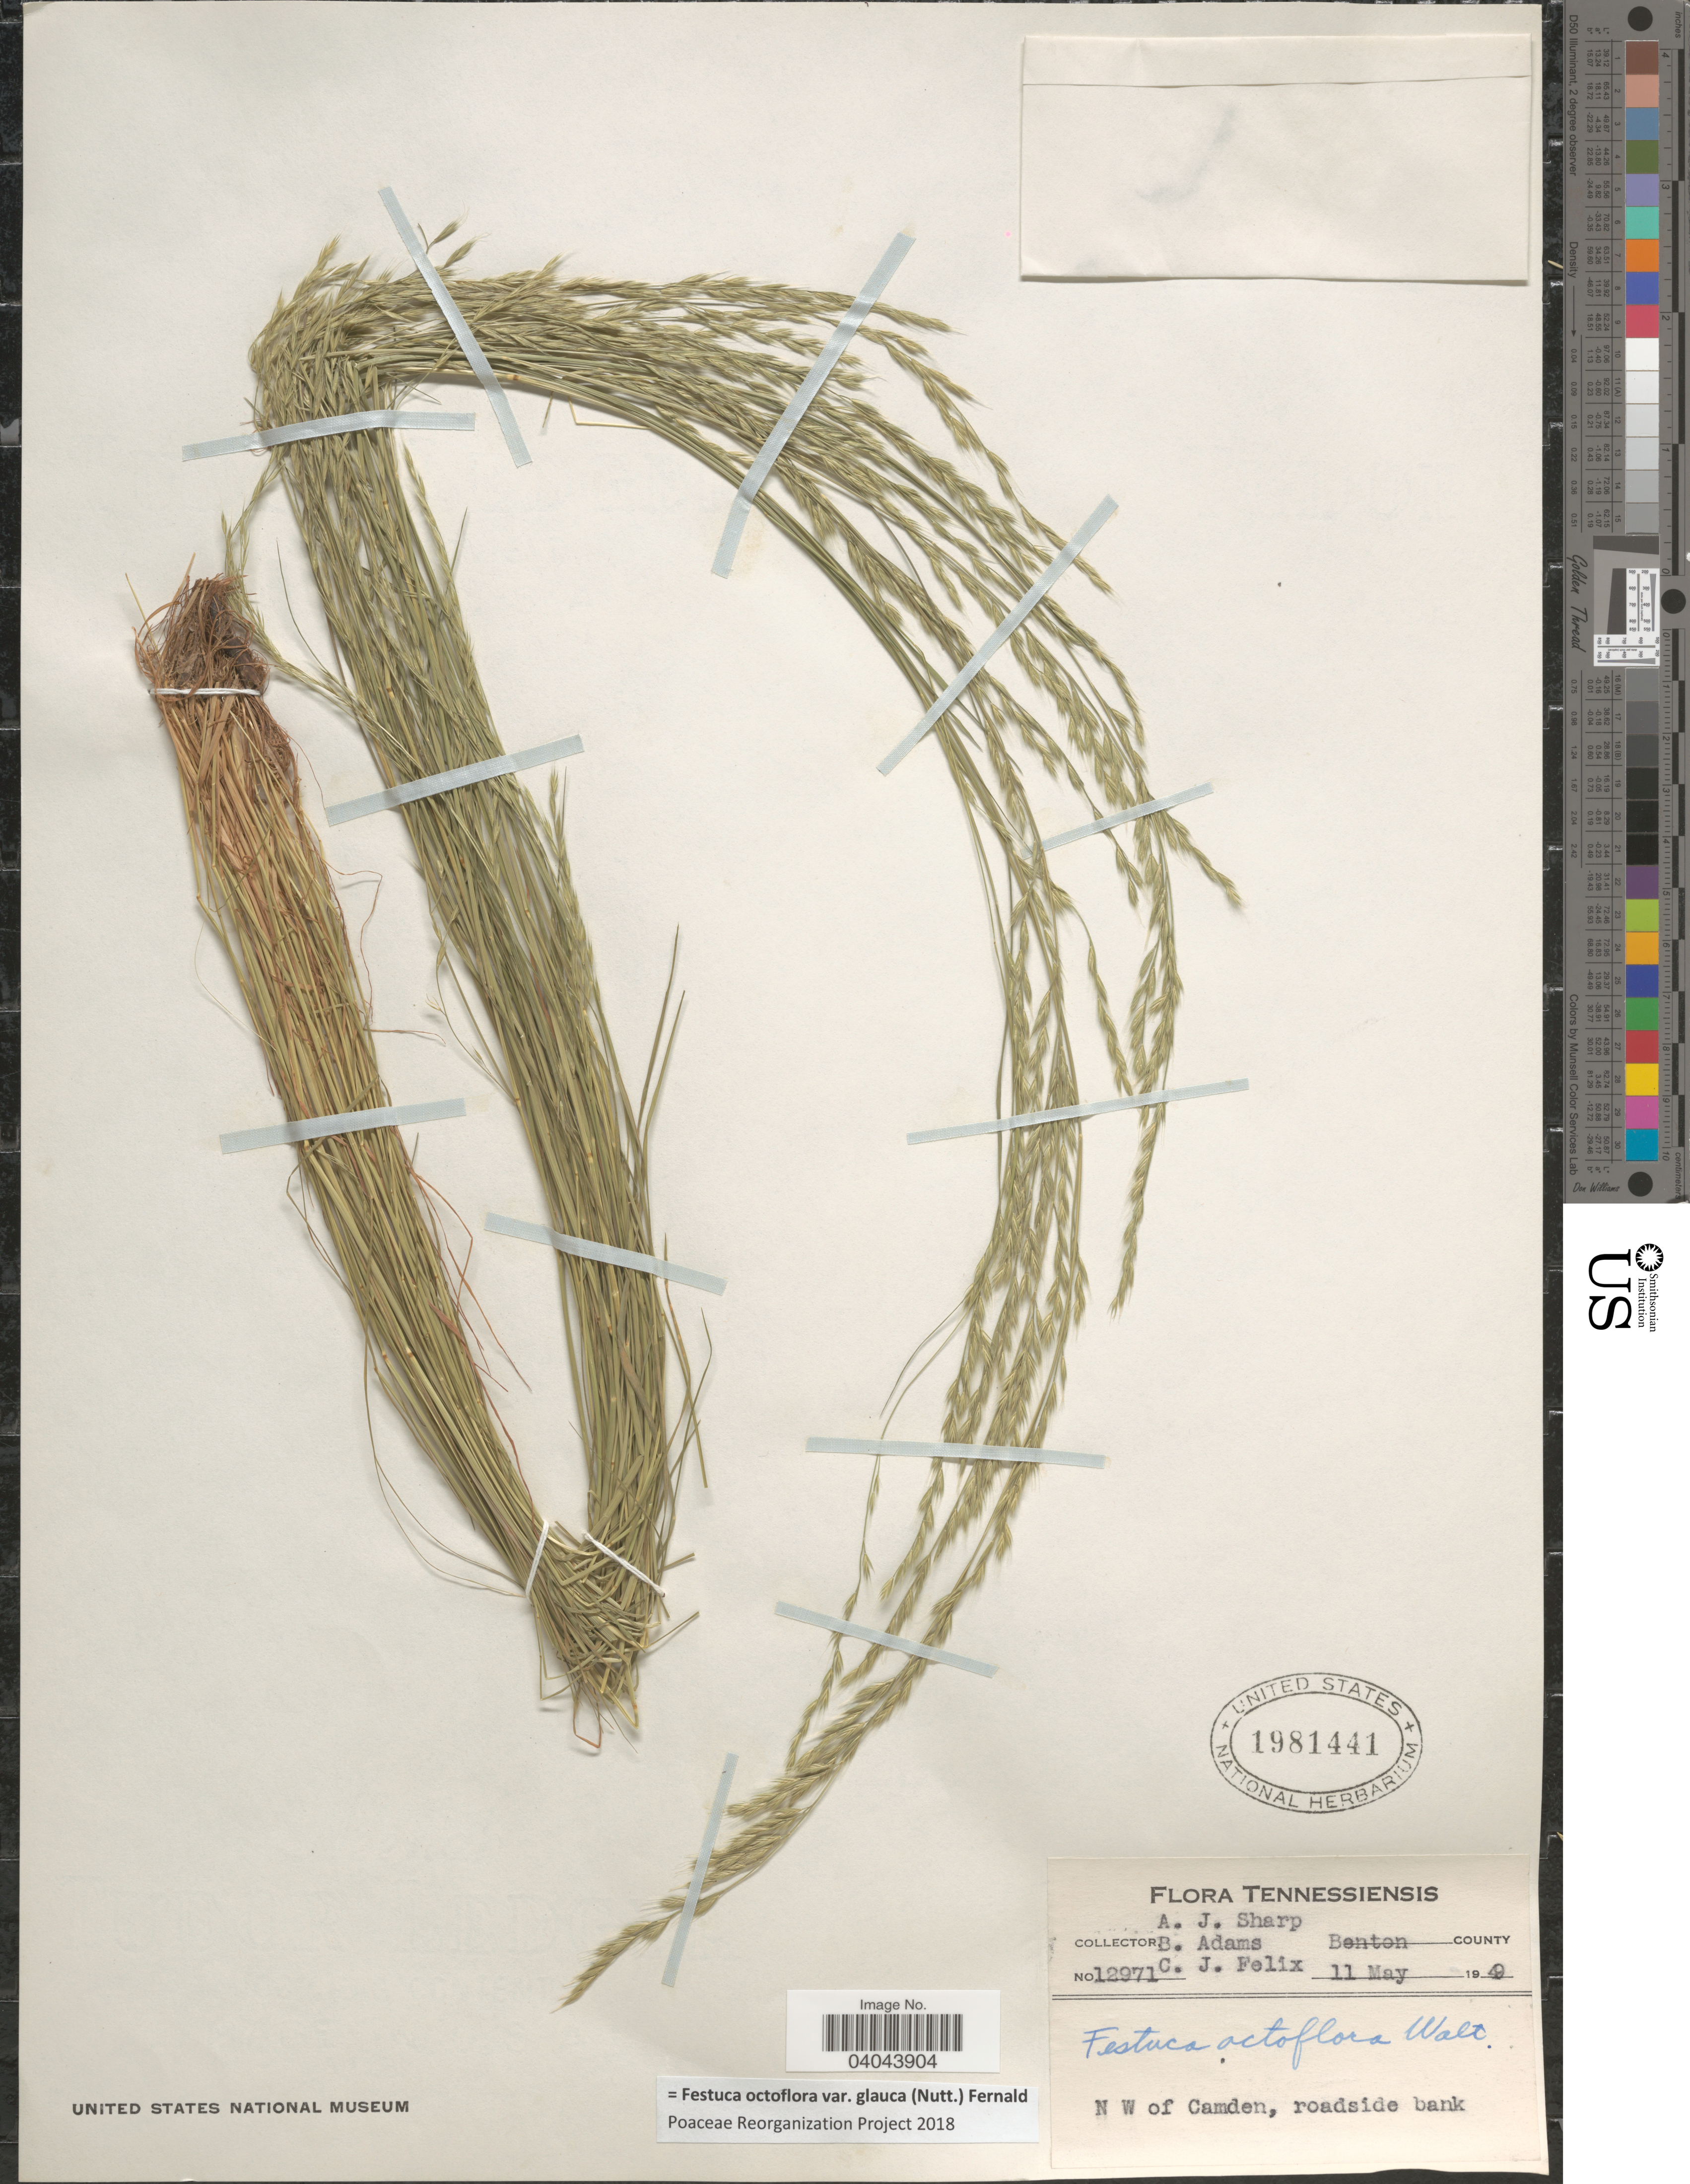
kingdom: Plantae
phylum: Tracheophyta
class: Liliopsida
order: Poales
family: Poaceae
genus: Festuca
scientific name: Festuca octoflora var. glauca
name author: (Nutt.) Fernald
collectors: A. J. Sharp, B. Adams & C. Felix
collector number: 12971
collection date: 1949-05-11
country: United States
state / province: Tennessee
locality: Benton County. N W of Camden, roadside bank.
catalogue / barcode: US 1981441